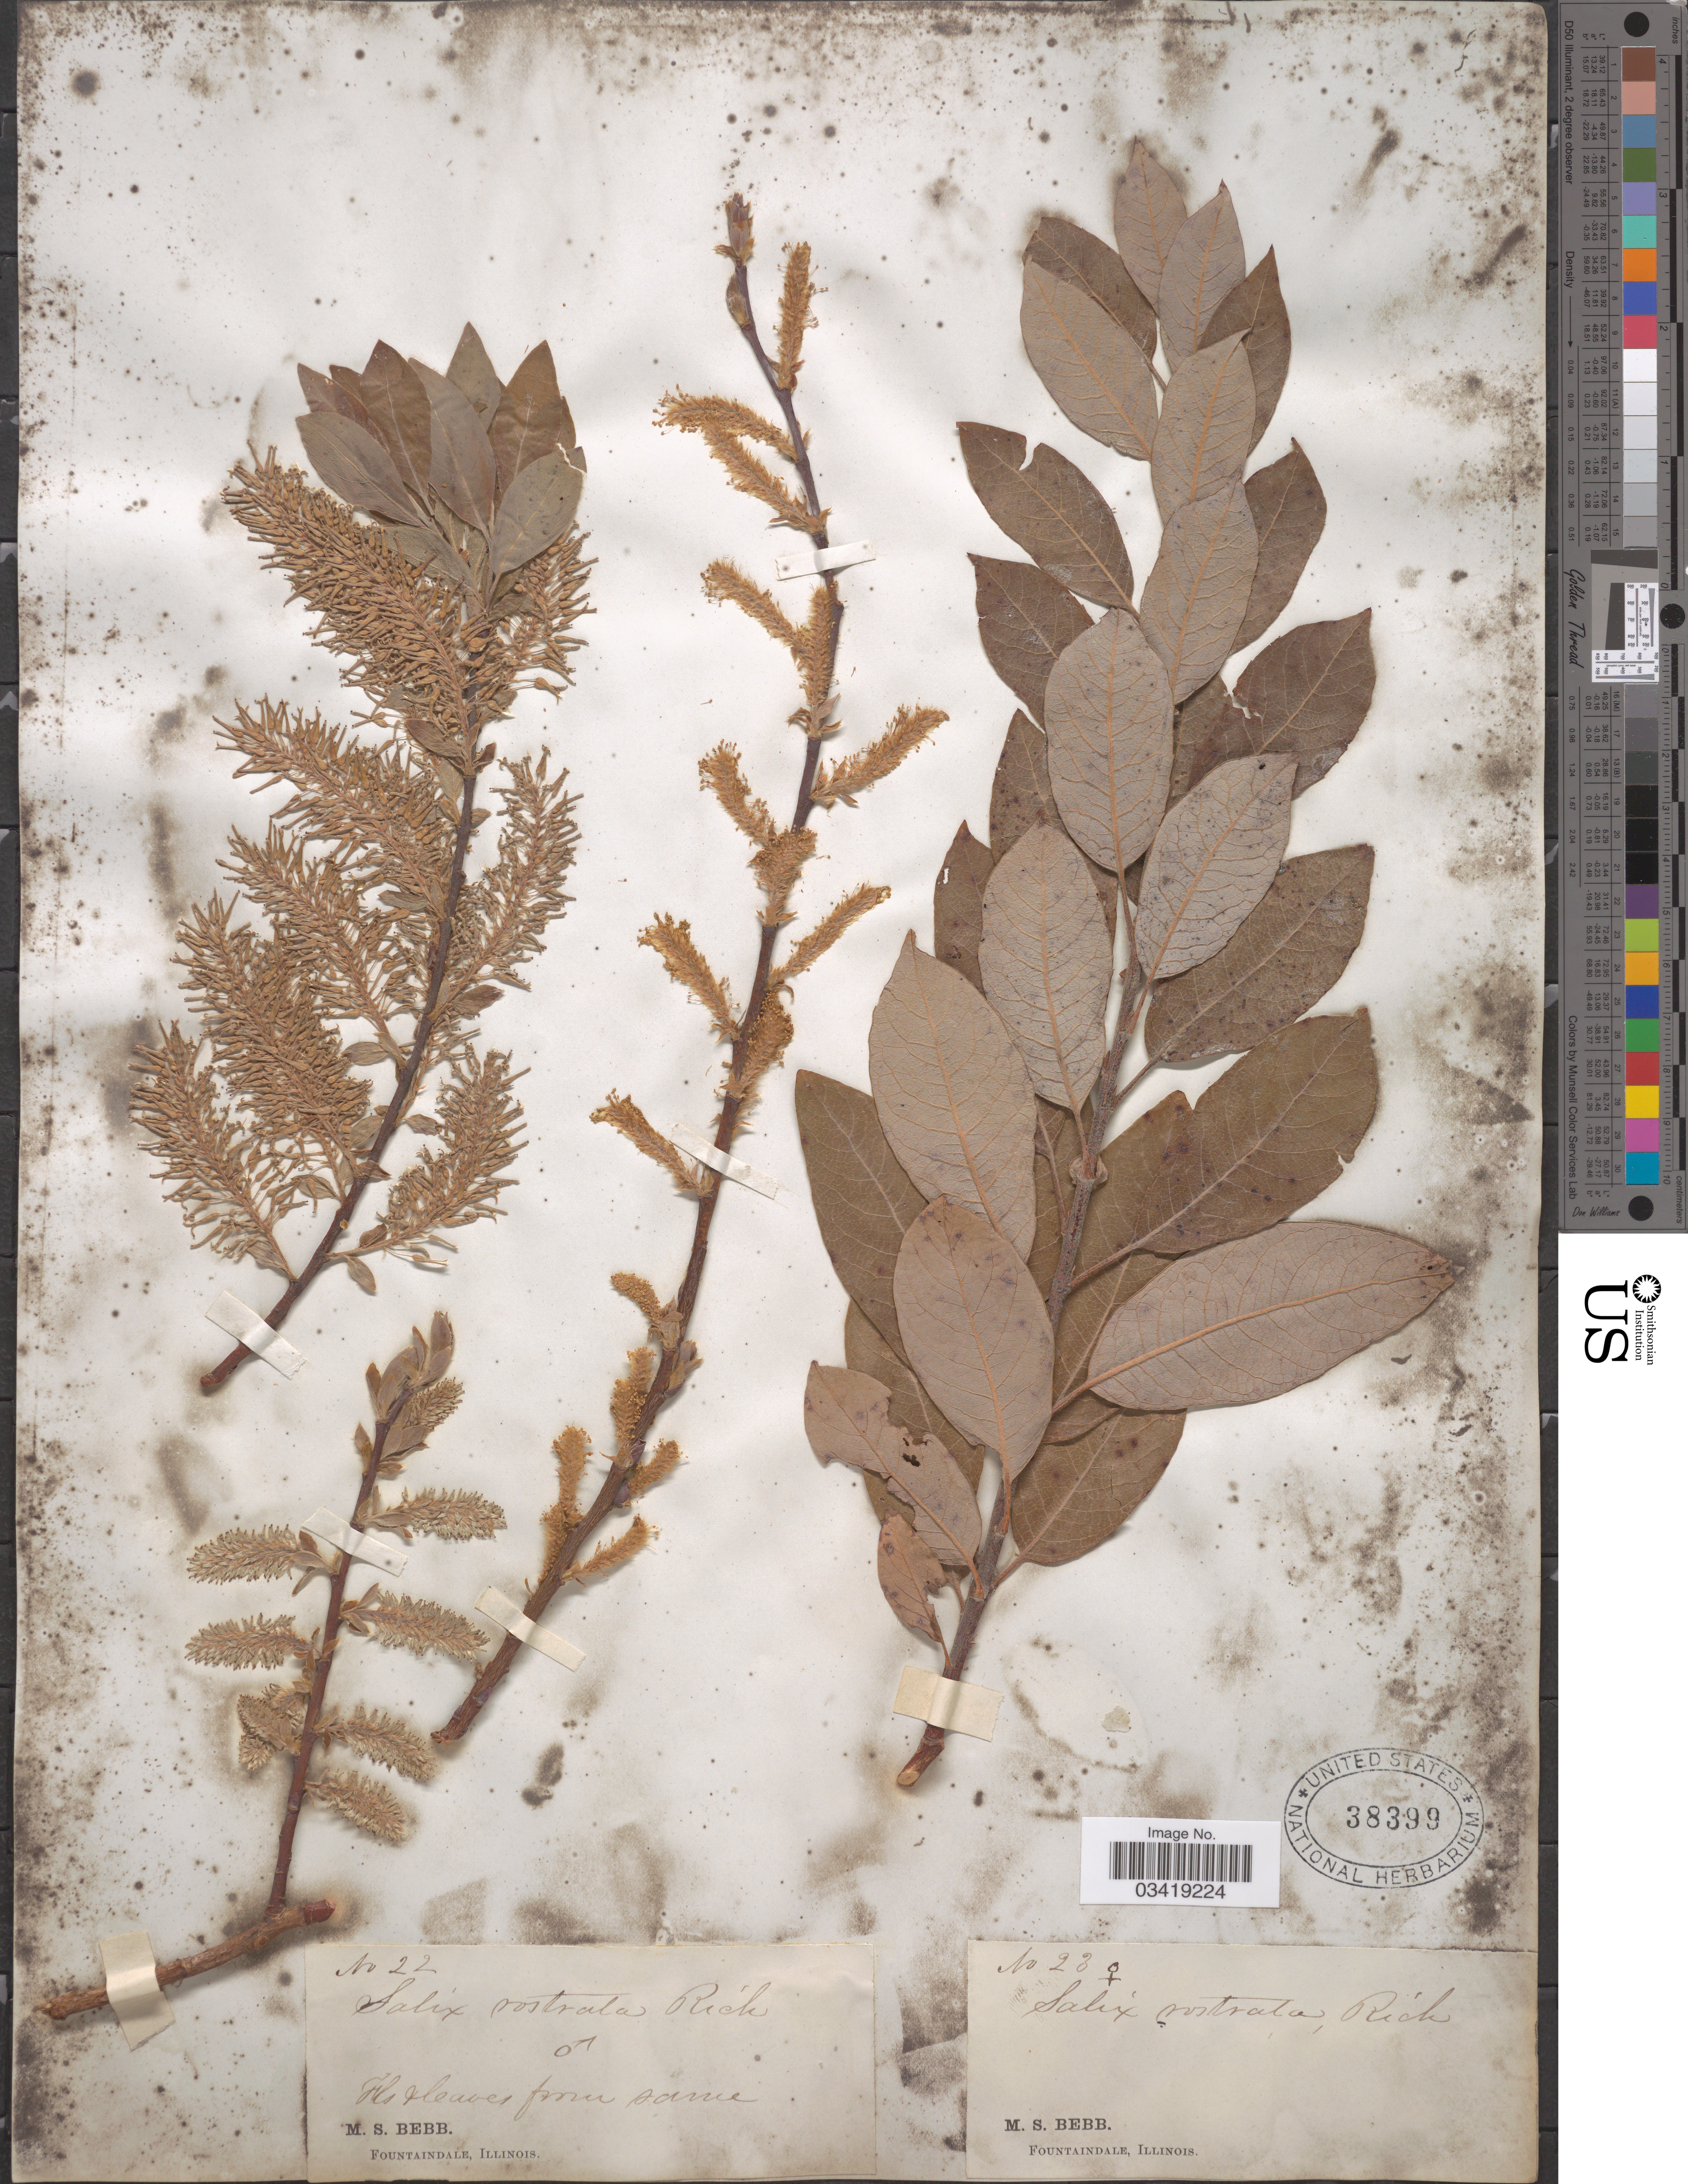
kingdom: Plantae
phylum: Tracheophyta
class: Magnoliopsida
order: Malpighiales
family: Salicaceae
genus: Salix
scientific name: Salix bebbiana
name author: Sarg.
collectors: M. Bebb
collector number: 22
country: United States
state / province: Illinois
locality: Fountaindale.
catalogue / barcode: US 38399